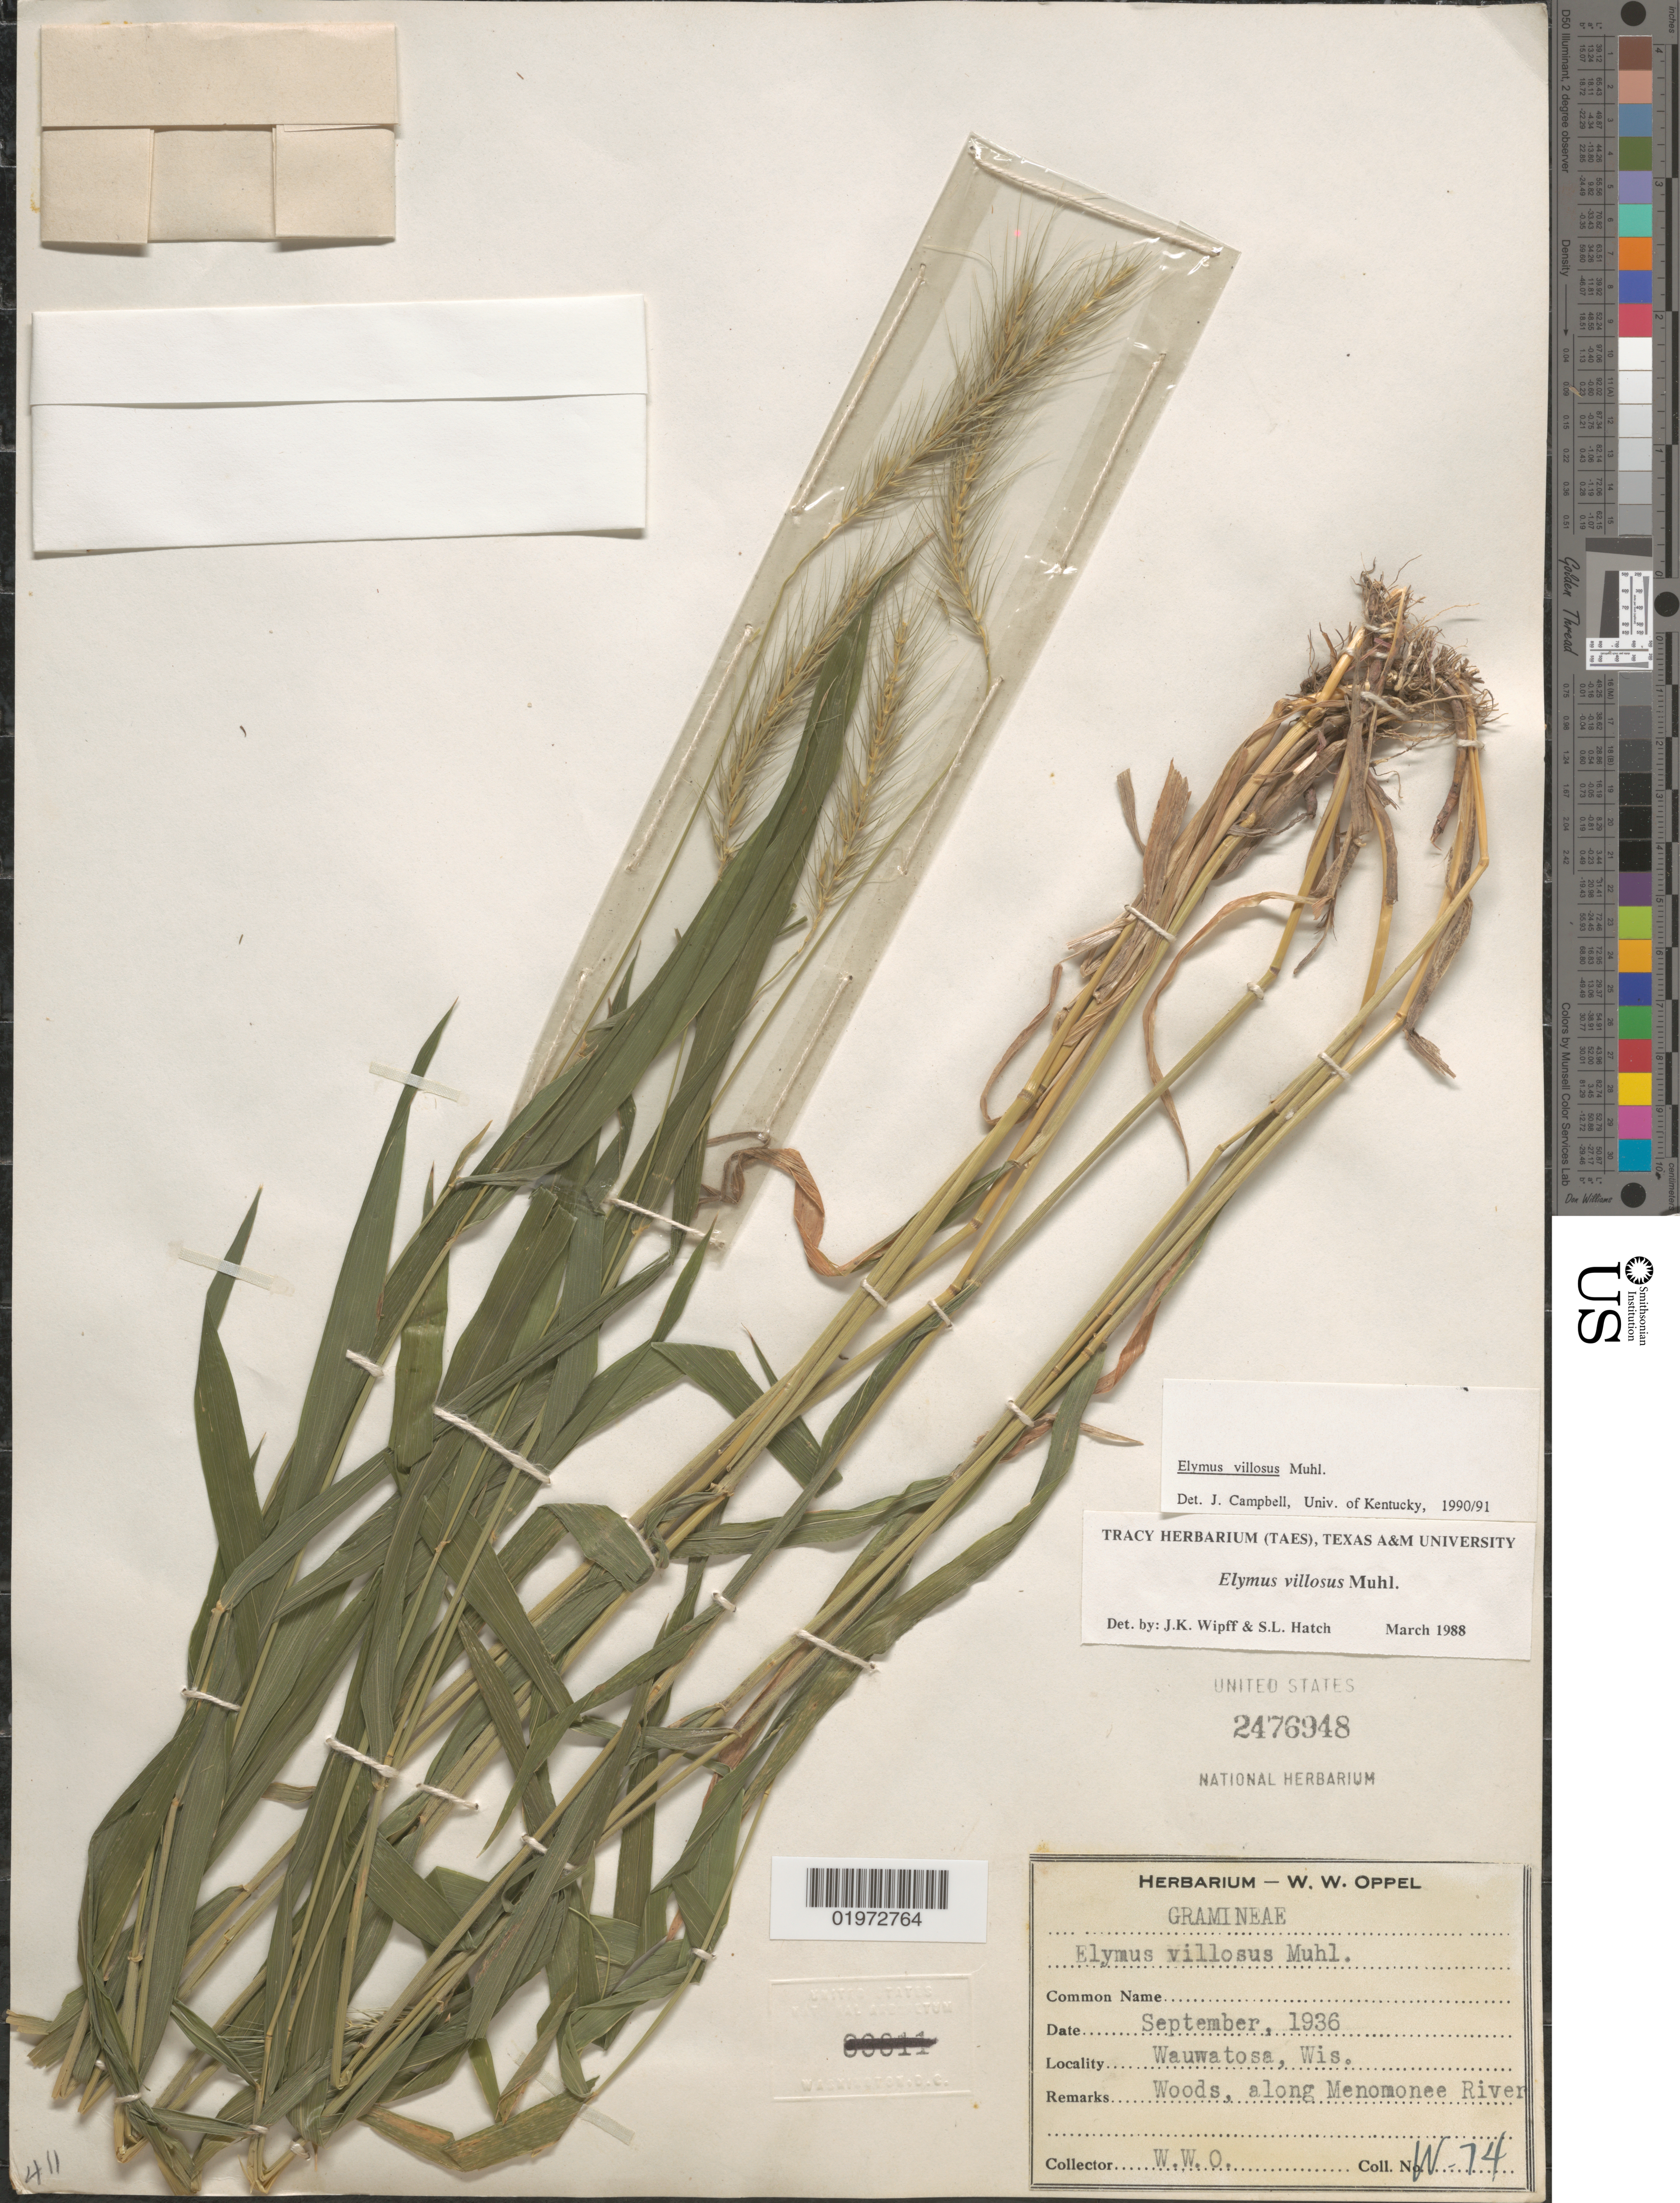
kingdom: Plantae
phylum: Tracheophyta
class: Liliopsida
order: Poales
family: Poaceae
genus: Elymus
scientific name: Elymus villosus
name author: Muhl. ex Willd.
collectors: W. Oppel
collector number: W-74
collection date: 1936-09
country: United States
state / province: Wisconsin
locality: Wauwatosa. Woods, along Menomonee River.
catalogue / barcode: US 2476948